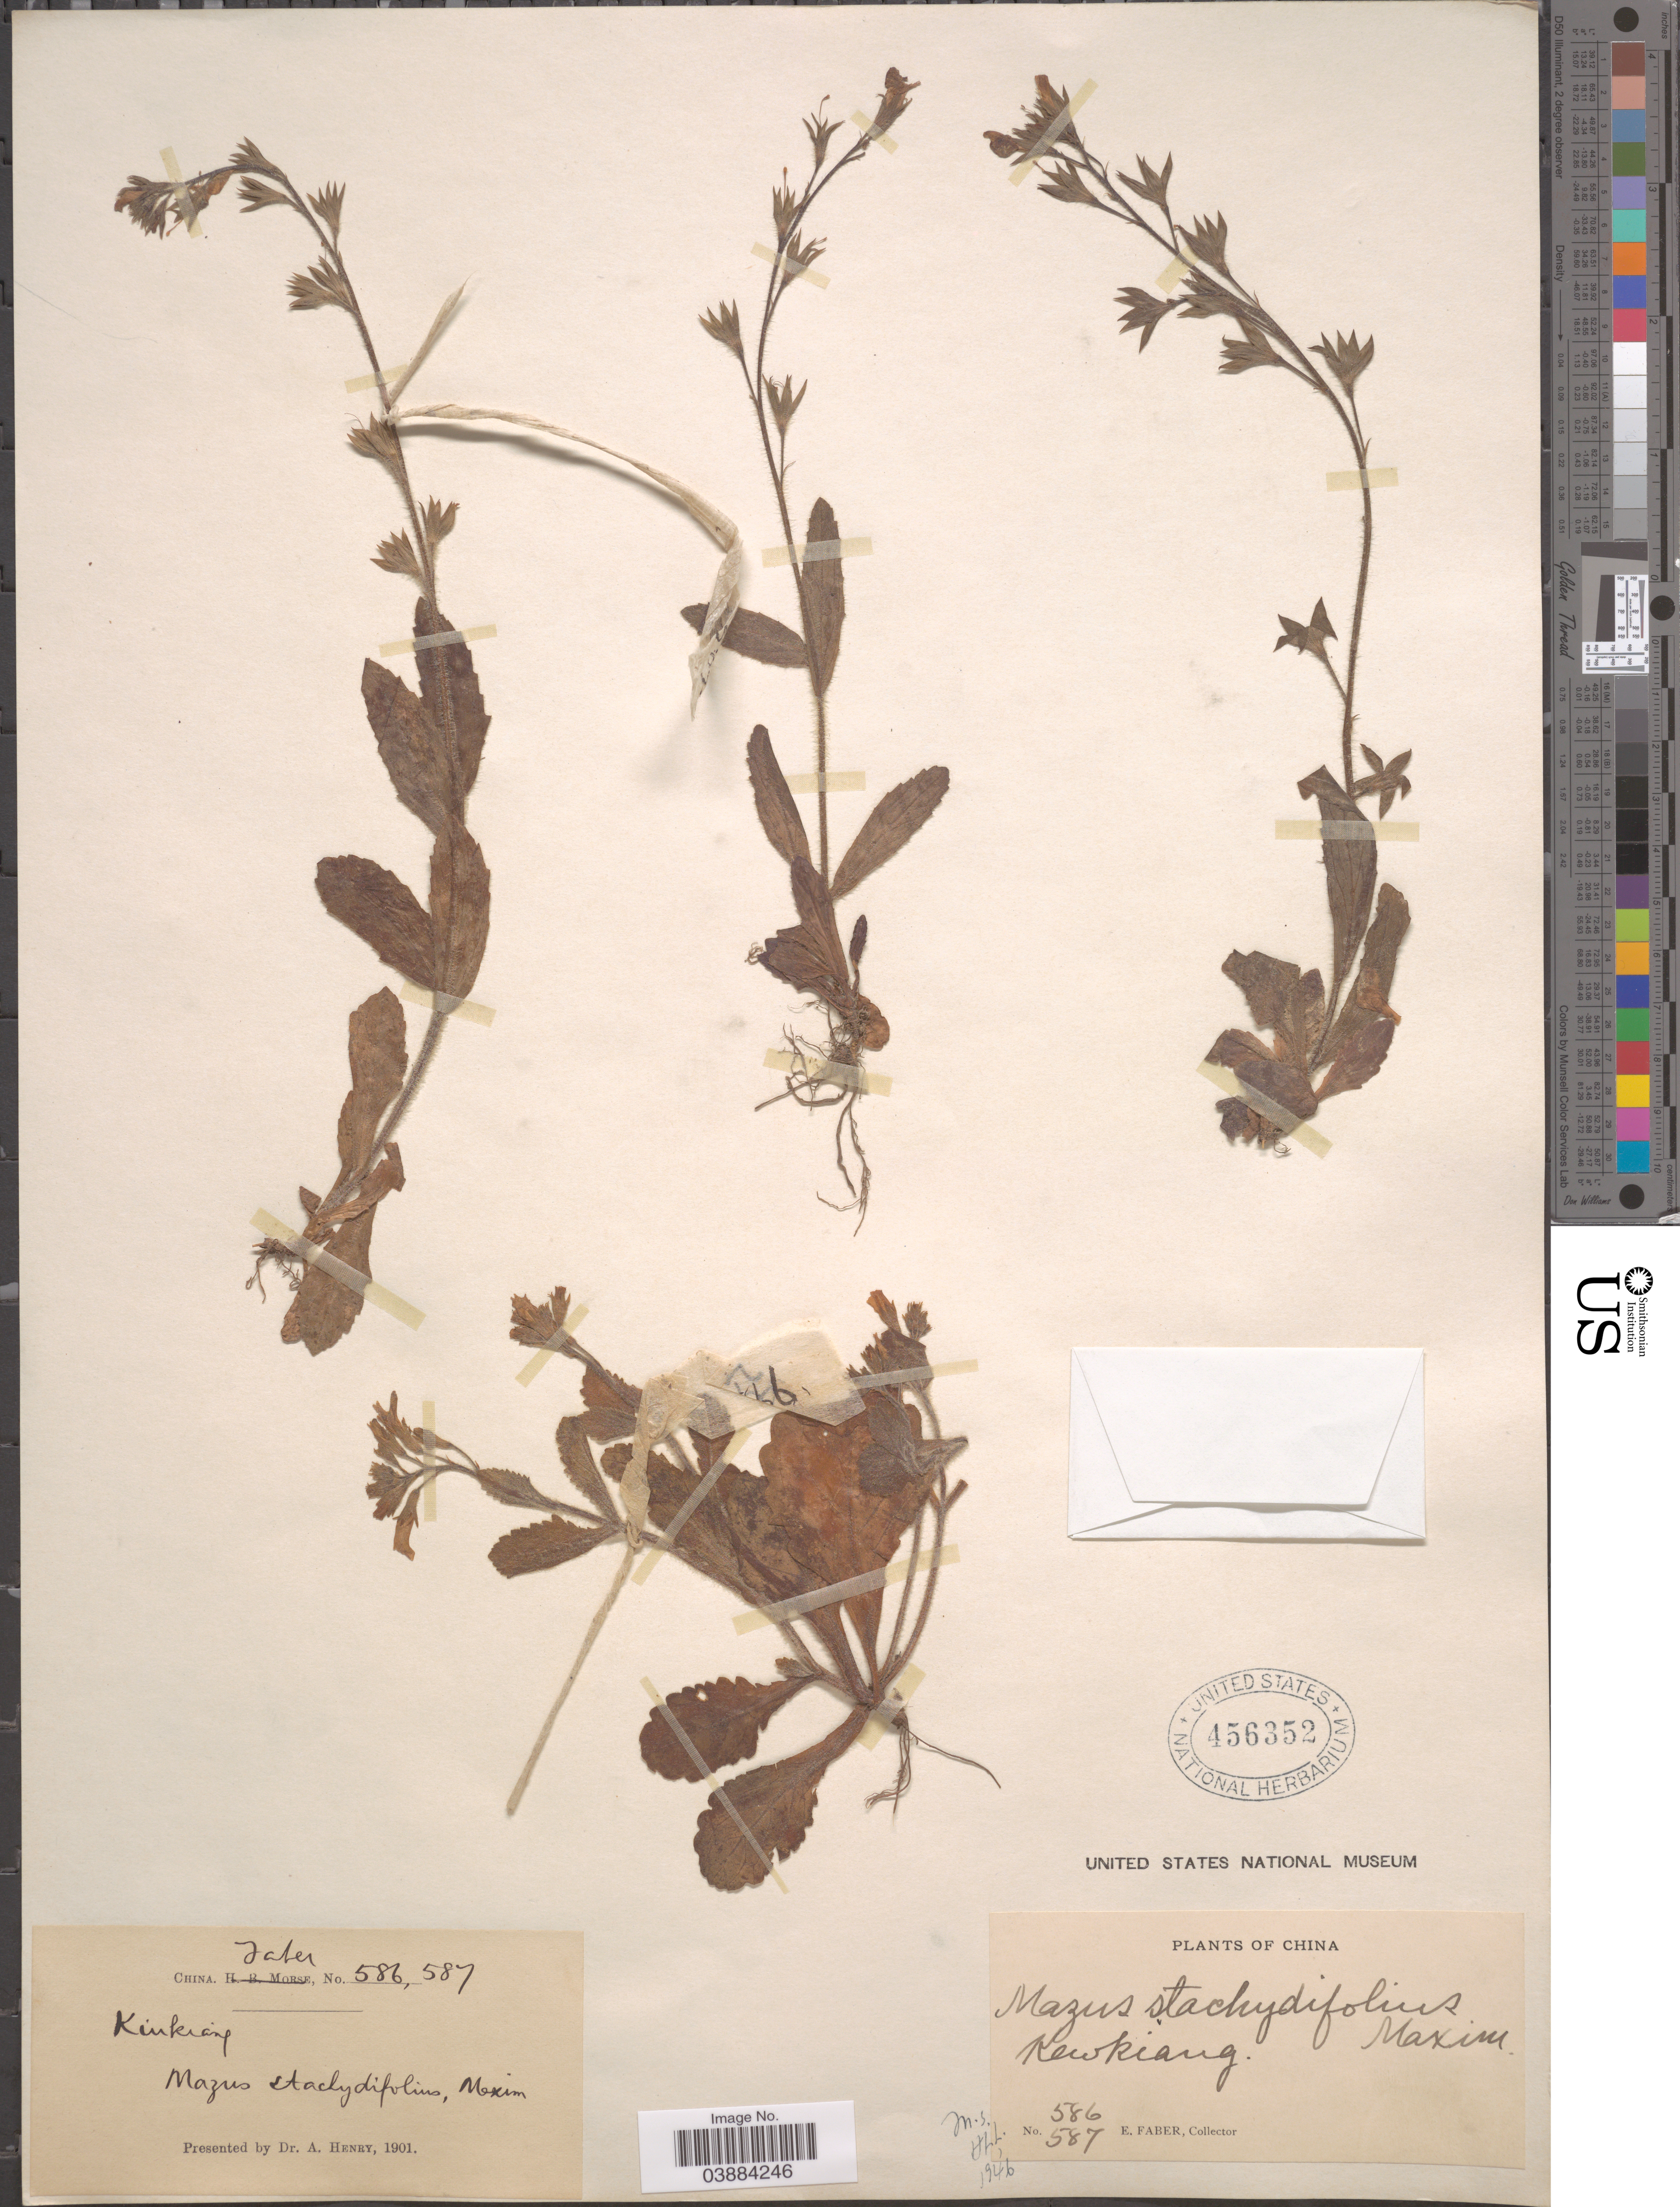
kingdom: Plantae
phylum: Tracheophyta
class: Magnoliopsida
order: Lamiales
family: Mazaceae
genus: Mazus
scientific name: Mazus stachydifolius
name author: (Turcz.) Maxim.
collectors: E. Faber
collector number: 586/587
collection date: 1901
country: China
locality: Kewkiang.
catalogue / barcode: US 456352